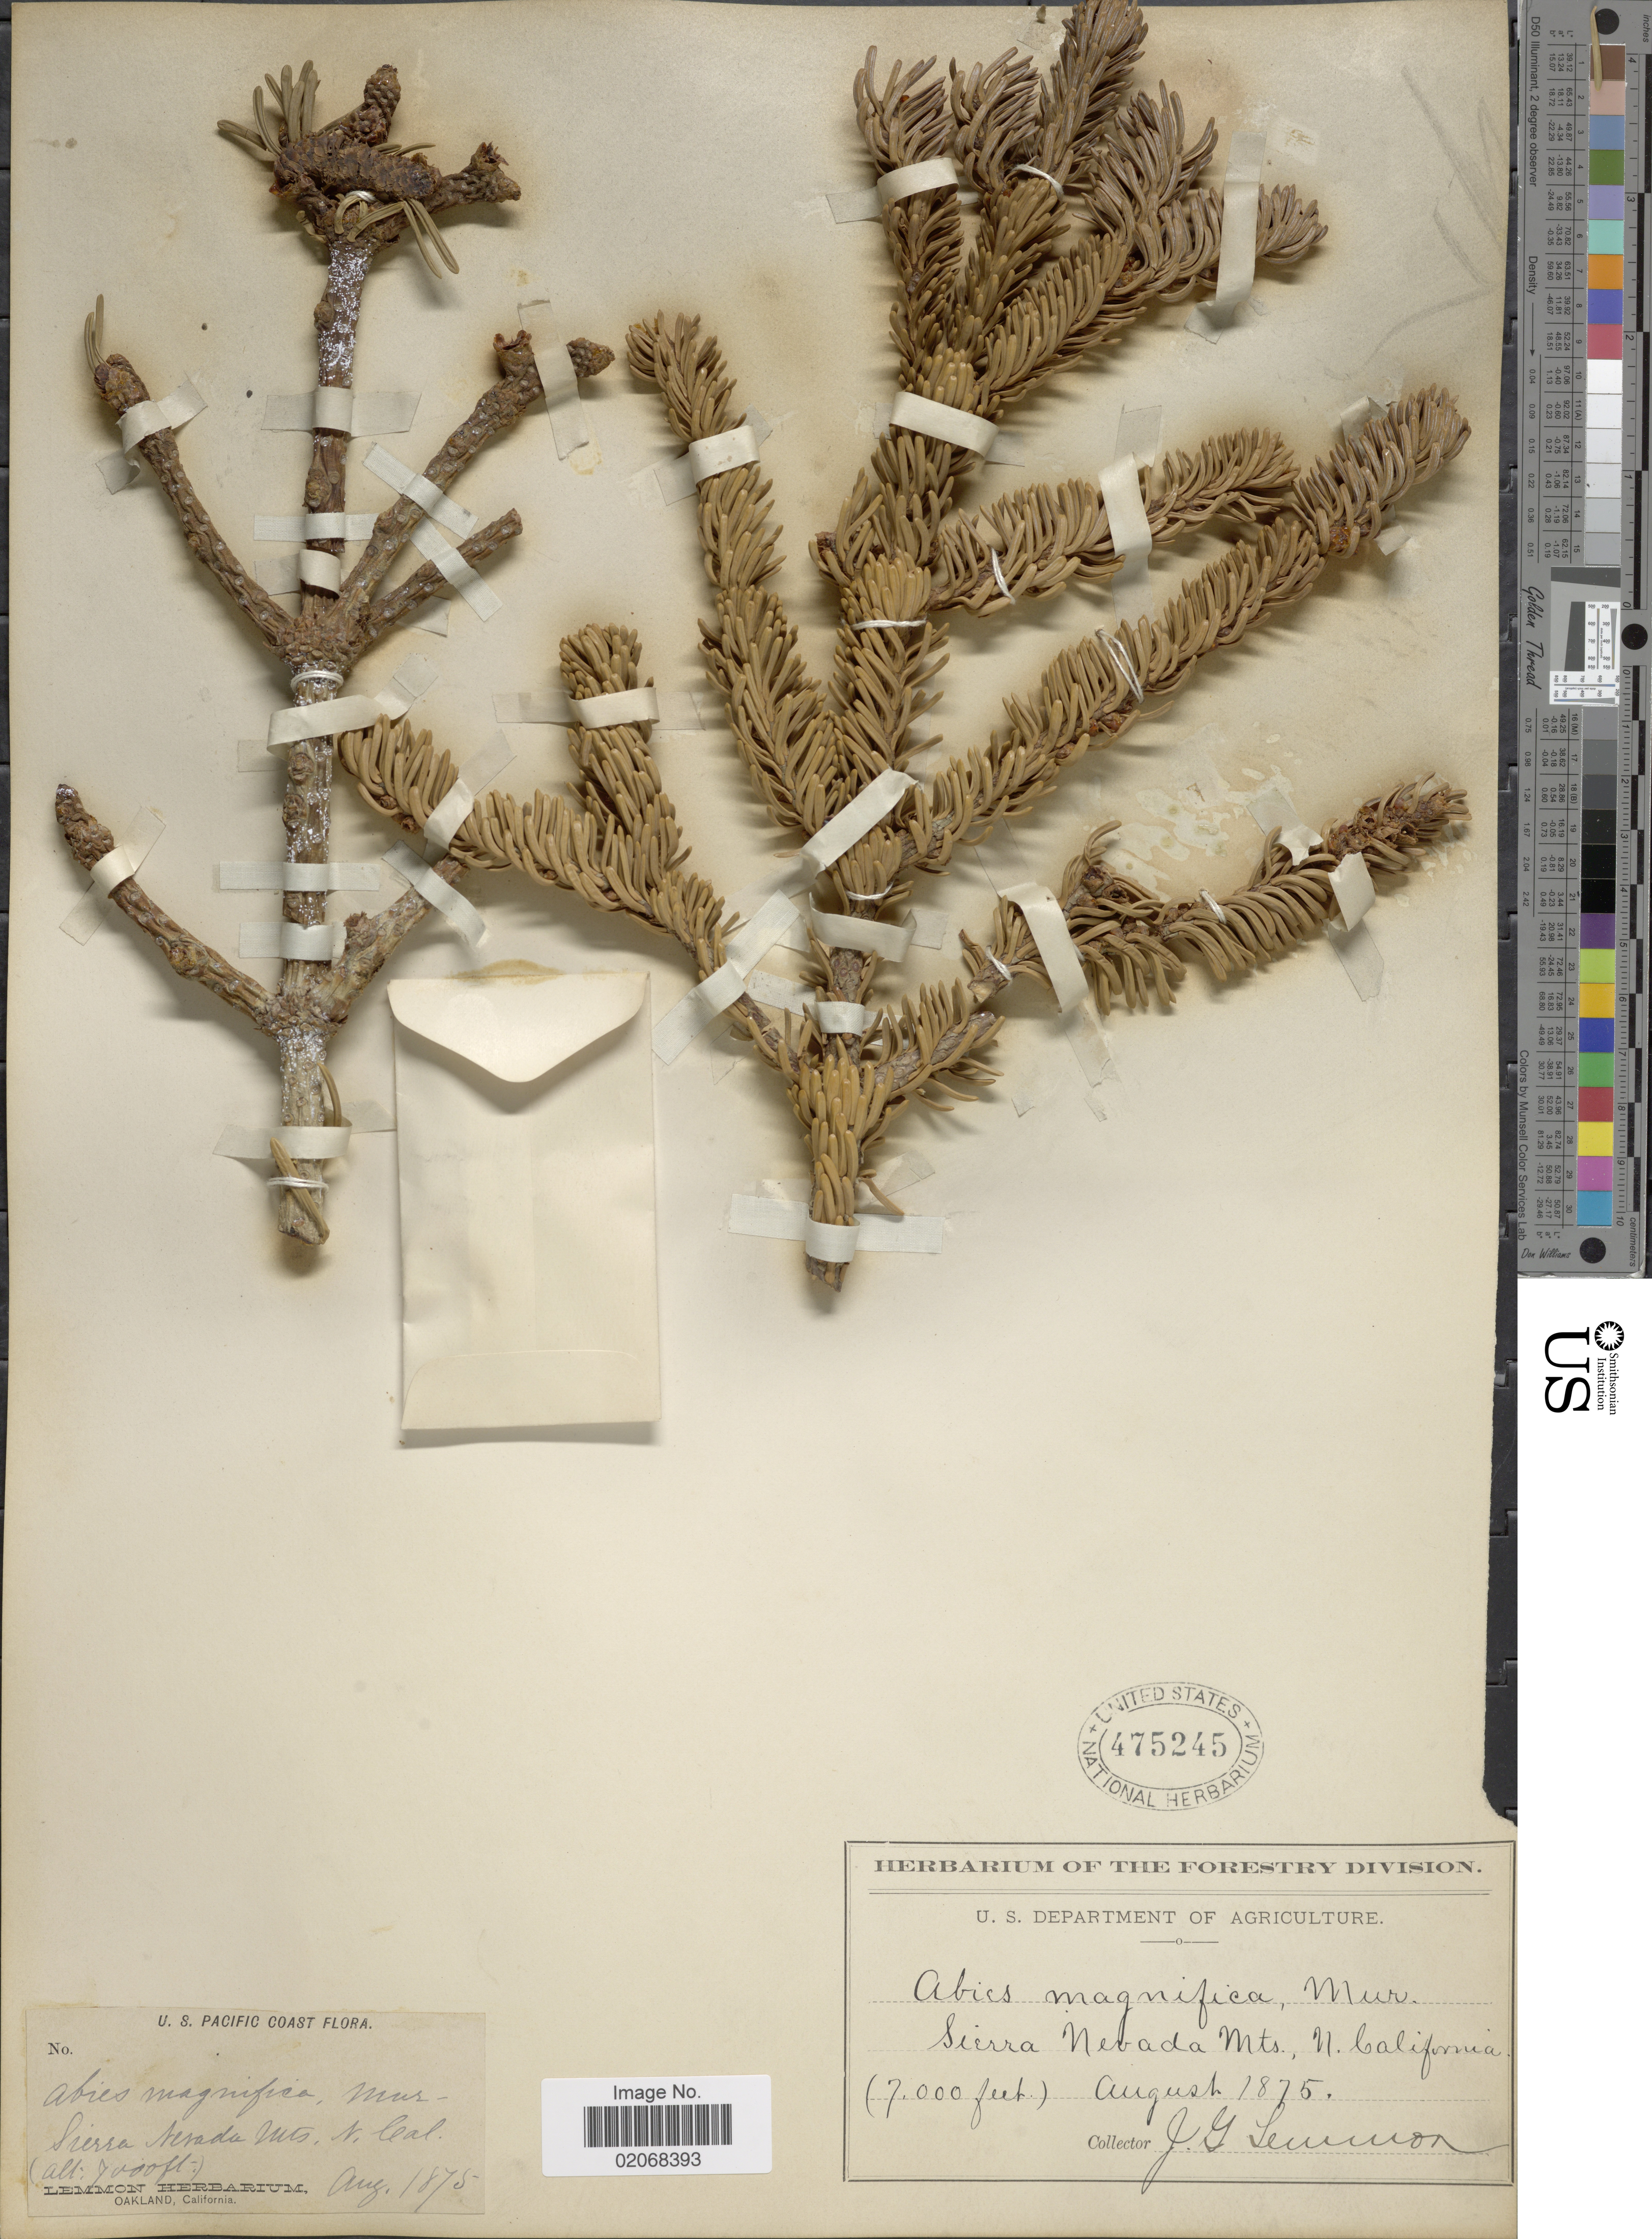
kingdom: Plantae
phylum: Tracheophyta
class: Pinopsida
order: Pinales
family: Pinaceae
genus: Abies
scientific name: Abies magnifica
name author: A. Murray bis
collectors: J. Lemmon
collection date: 1875-08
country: United States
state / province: California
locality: U. S Pacific Coast, Sierra Nevada Mts, N, California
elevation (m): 2134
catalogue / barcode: US 475245